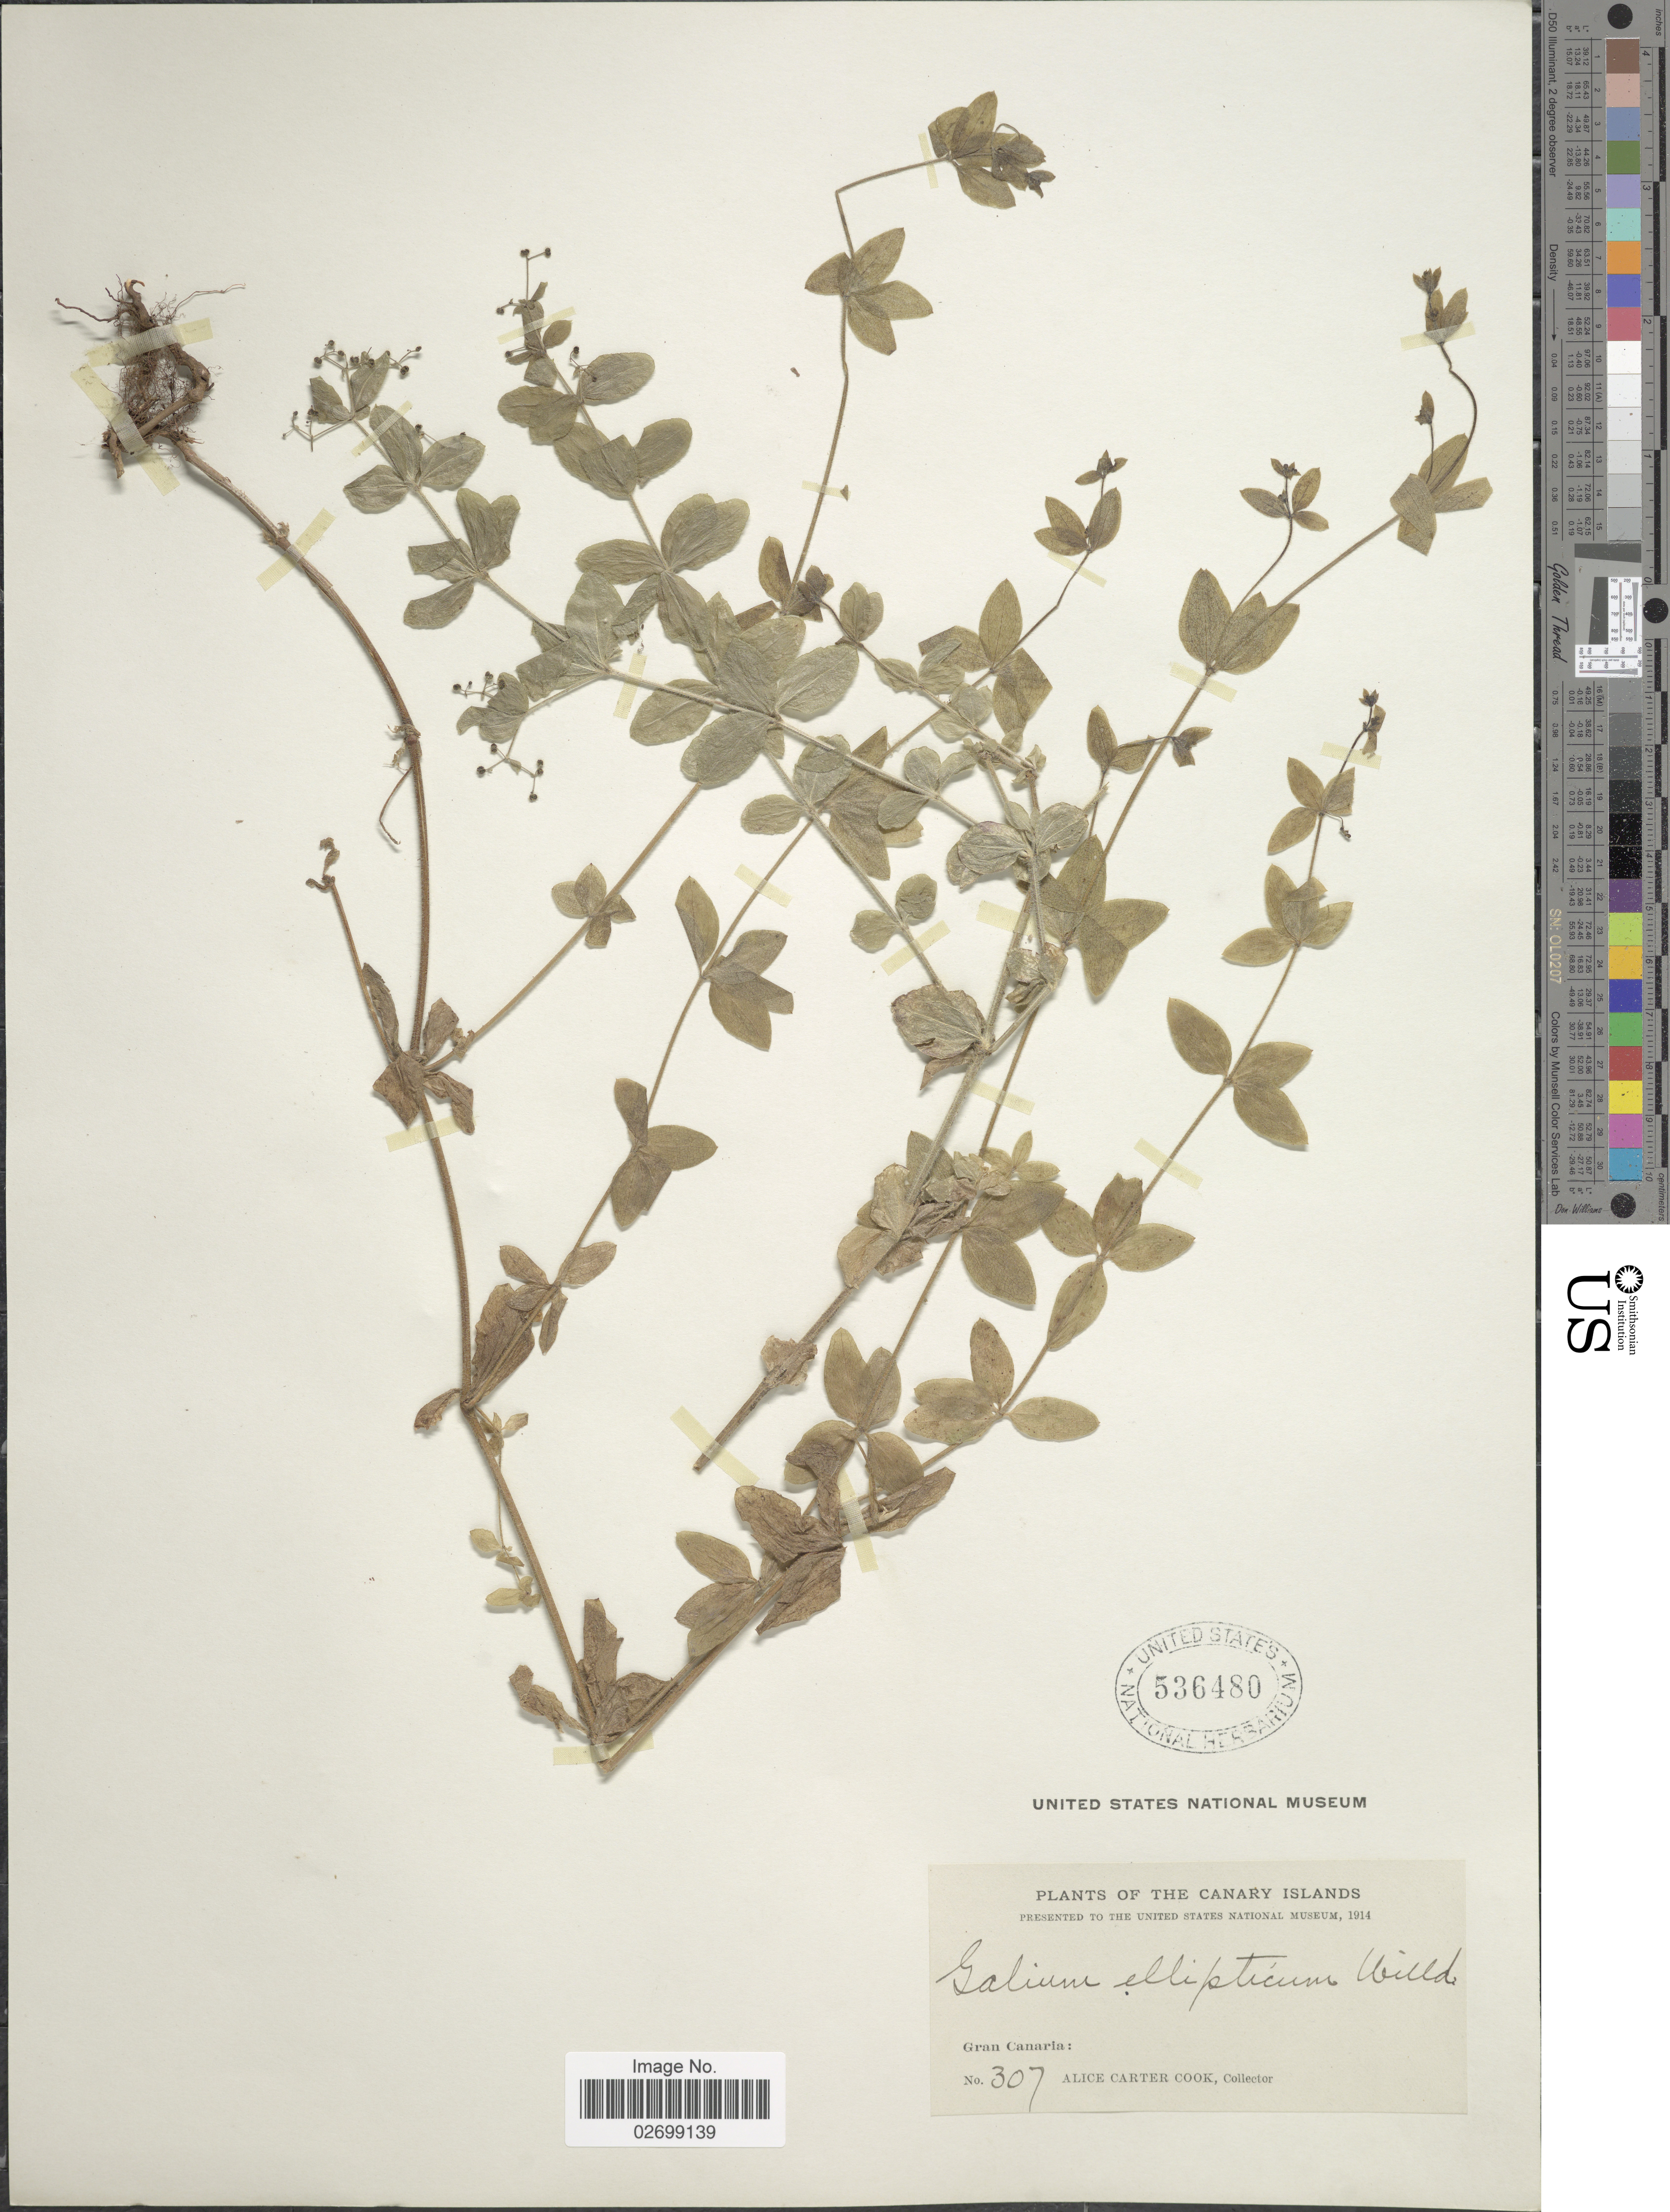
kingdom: Plantae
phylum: Tracheophyta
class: Magnoliopsida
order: Gentianales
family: Rubiaceae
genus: Galium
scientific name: Galium ellipticum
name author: Willd. ex Hornem.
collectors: Alice C. Cook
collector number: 307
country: Spain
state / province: Canarias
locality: Canary Islands, Gran Canaria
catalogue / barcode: US 536480